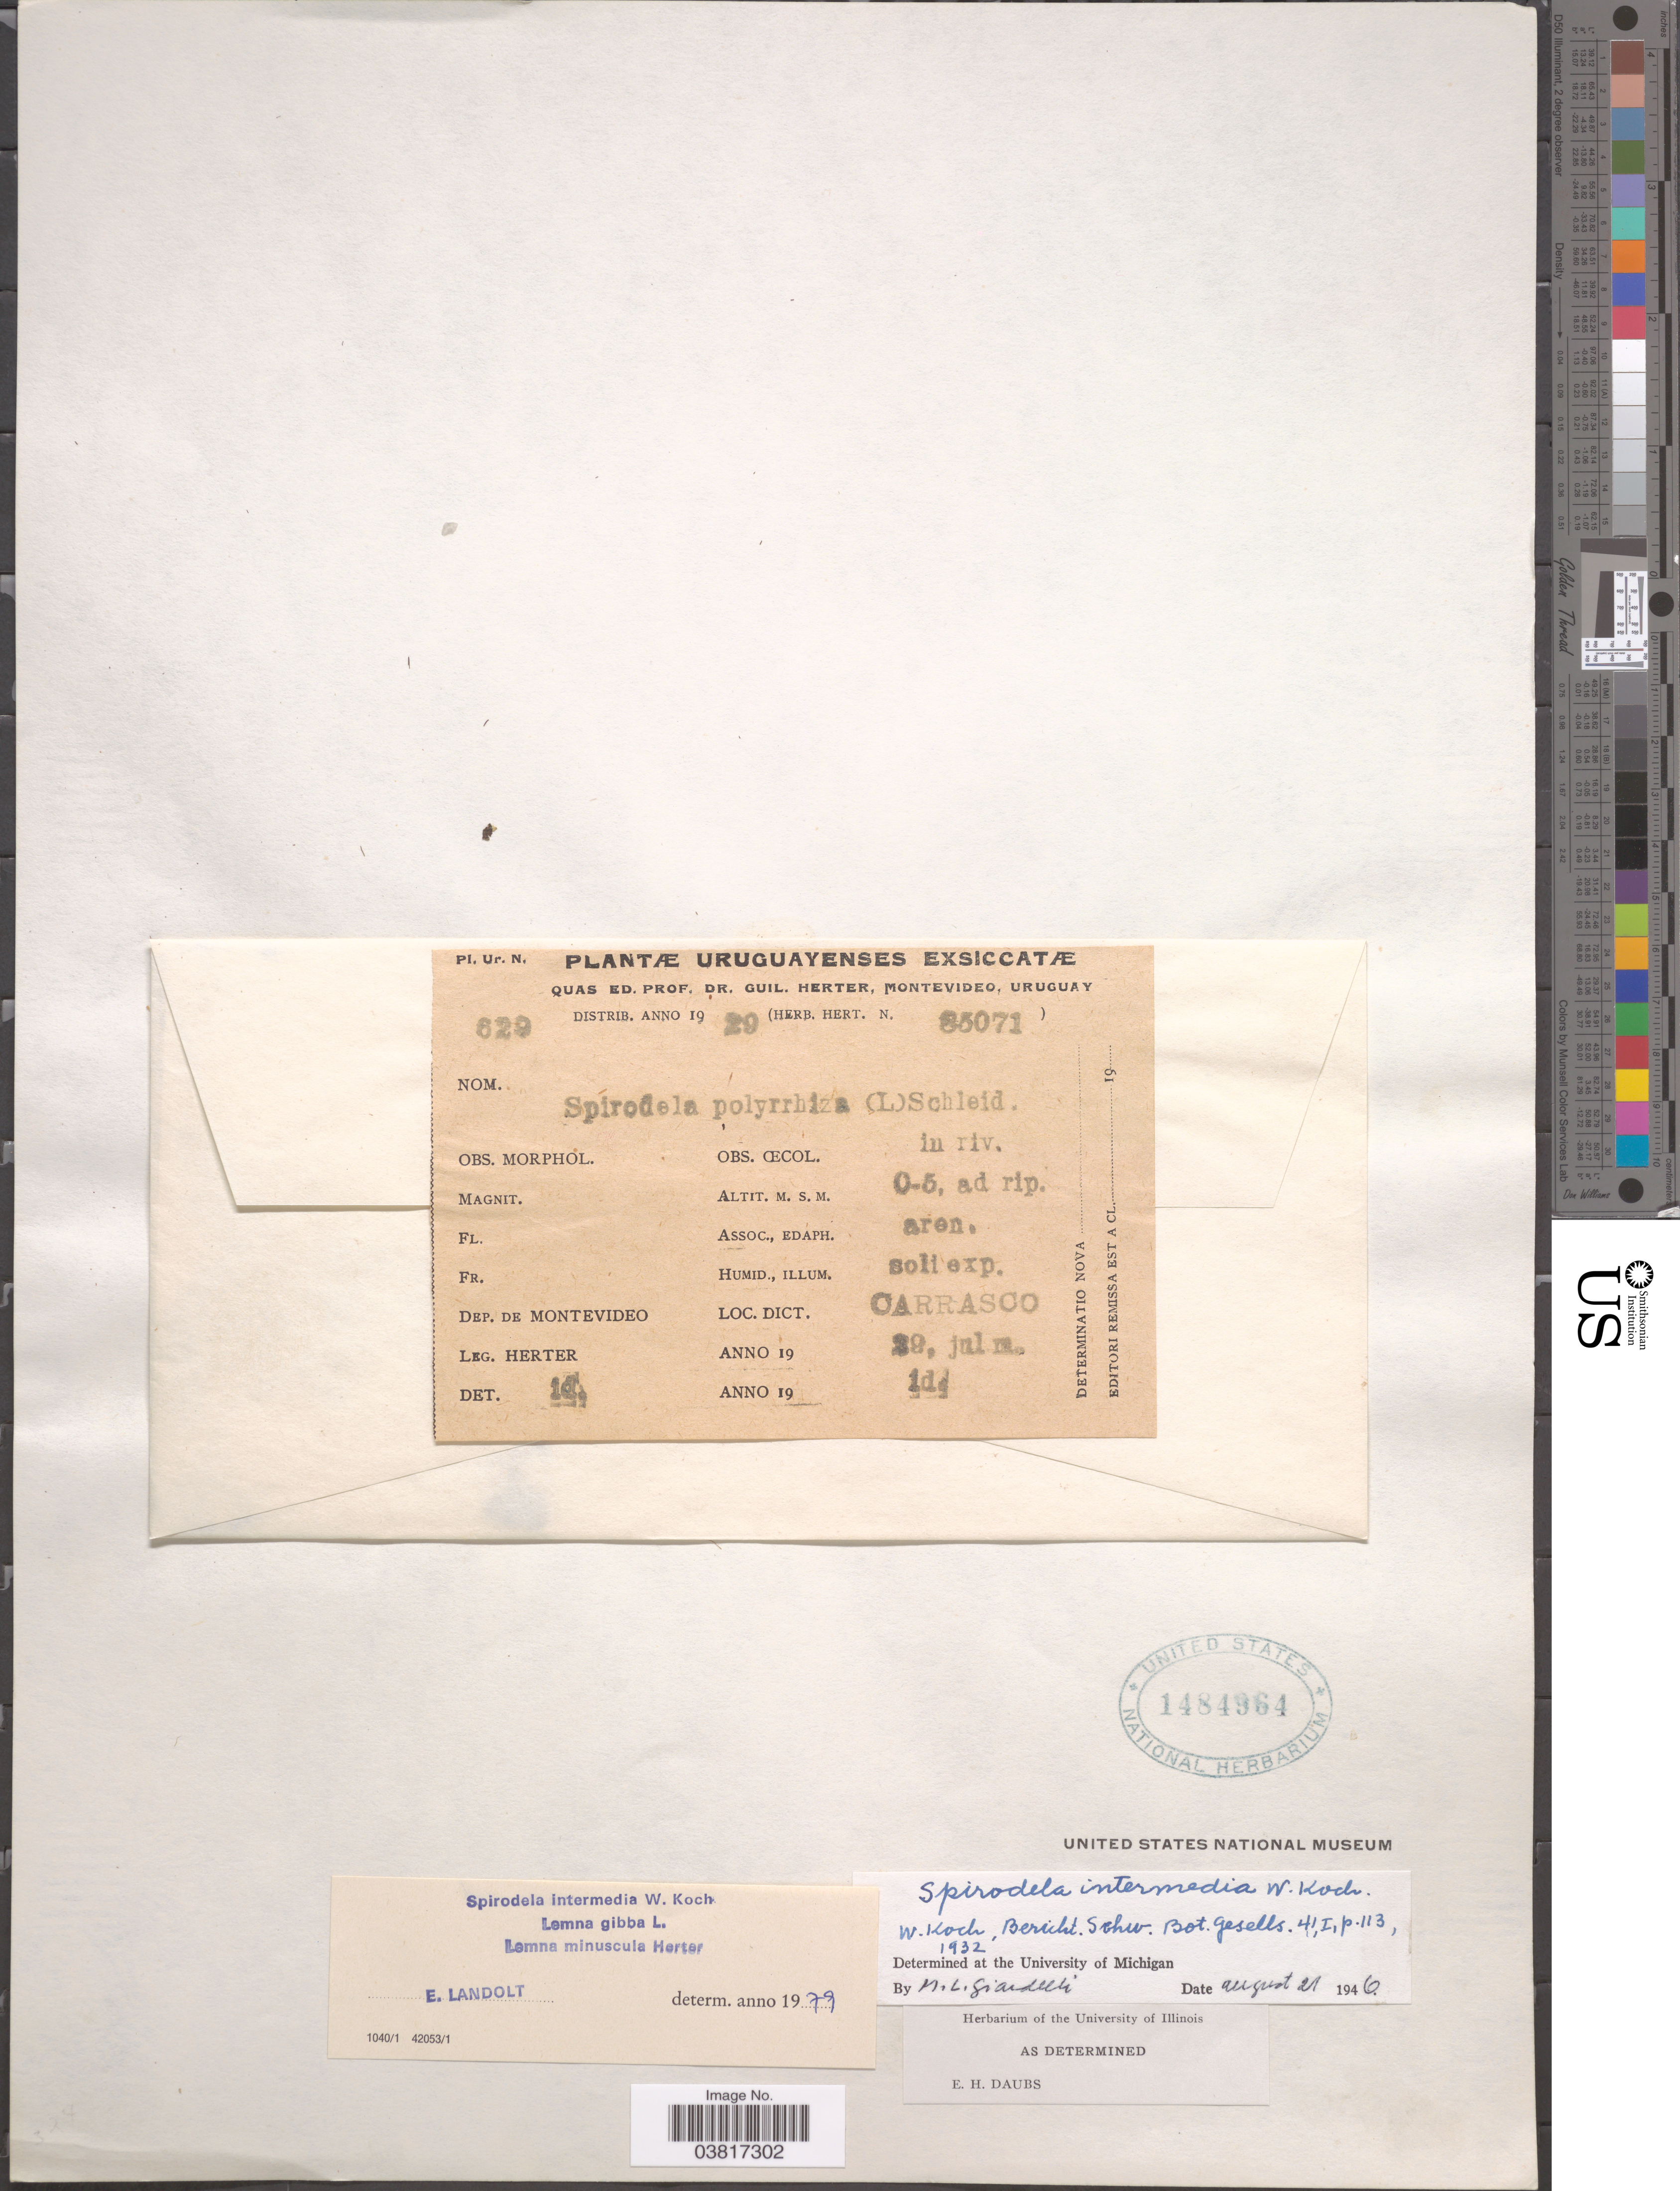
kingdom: Plantae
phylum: Tracheophyta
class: Liliopsida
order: Alismatales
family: Araceae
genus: Spirodela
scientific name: Spirodela intermedia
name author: W. Koch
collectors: G. Herter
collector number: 629?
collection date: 1929-07-09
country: Uruguay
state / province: Montevideo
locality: Dep. de Montevideo. Carrasco.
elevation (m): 0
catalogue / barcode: US 1484964